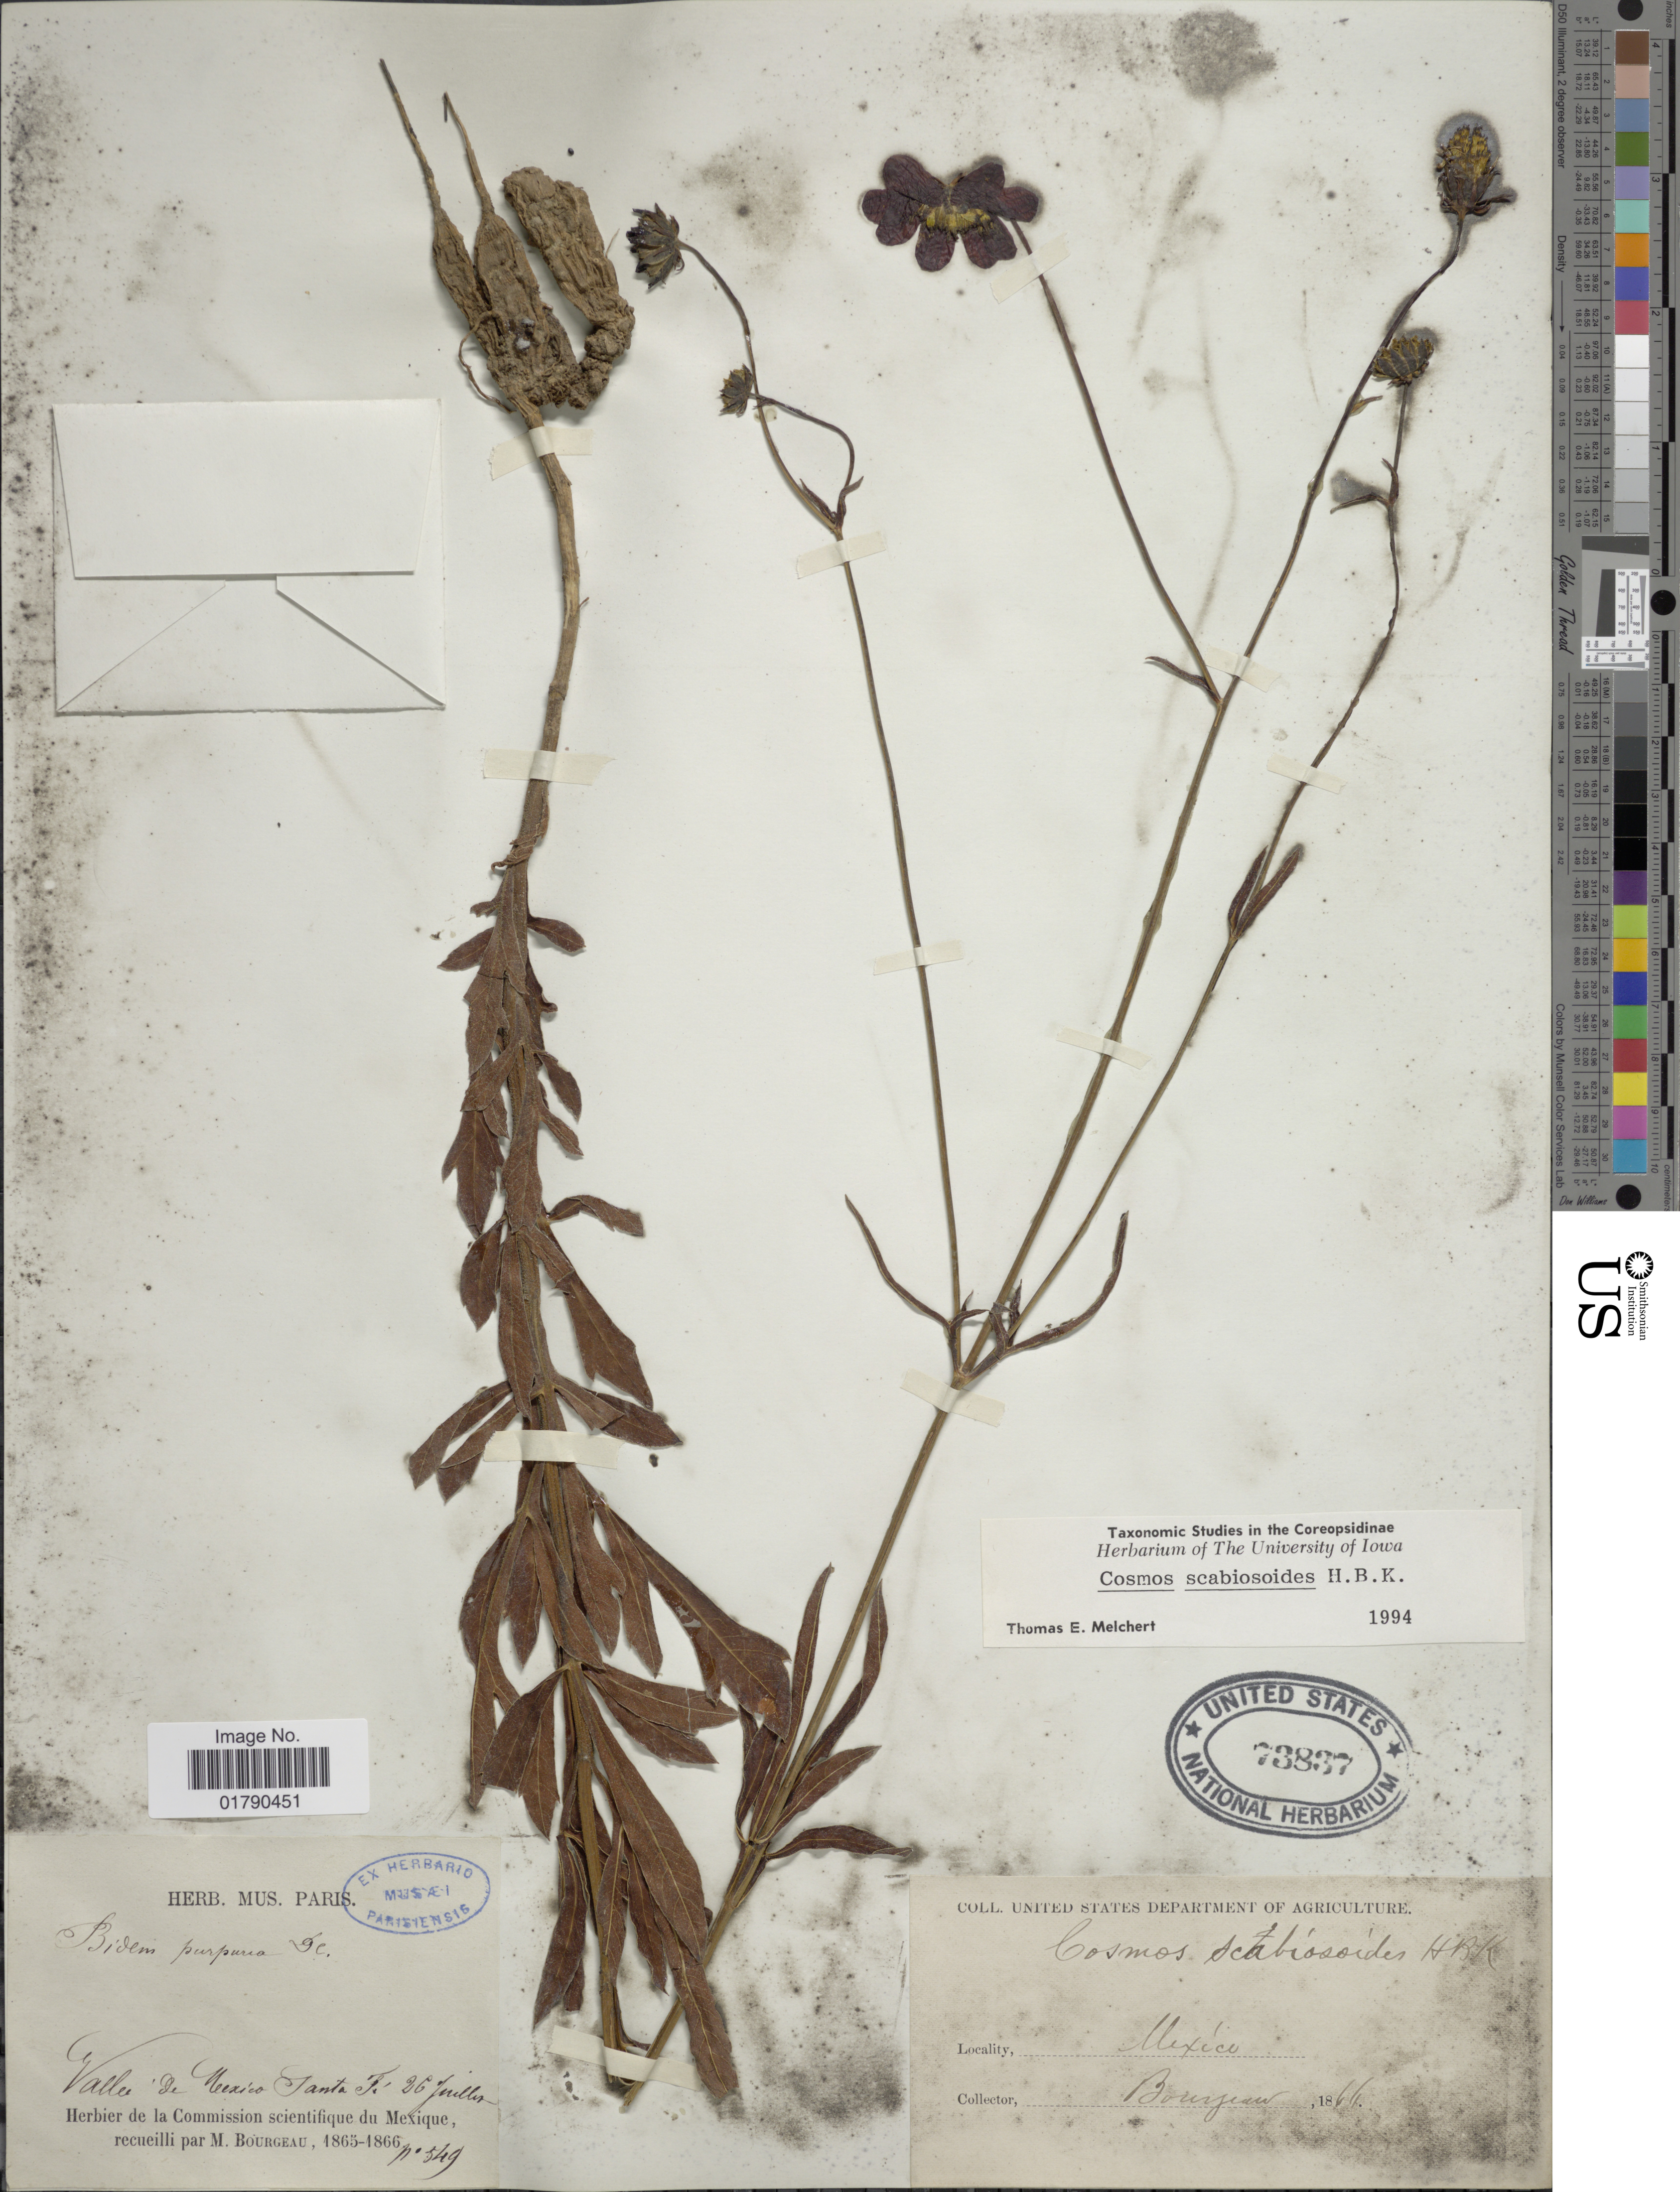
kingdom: Plantae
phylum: Tracheophyta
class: Magnoliopsida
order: Asterales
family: Asteraceae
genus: Cosmos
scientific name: Cosmos scabiosoides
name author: Kunth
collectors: M. Bourgeau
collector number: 549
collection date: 1865-07-26/1866-07-26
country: Mexico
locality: Vallei de Mexico, Santa Fe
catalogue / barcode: US 73837